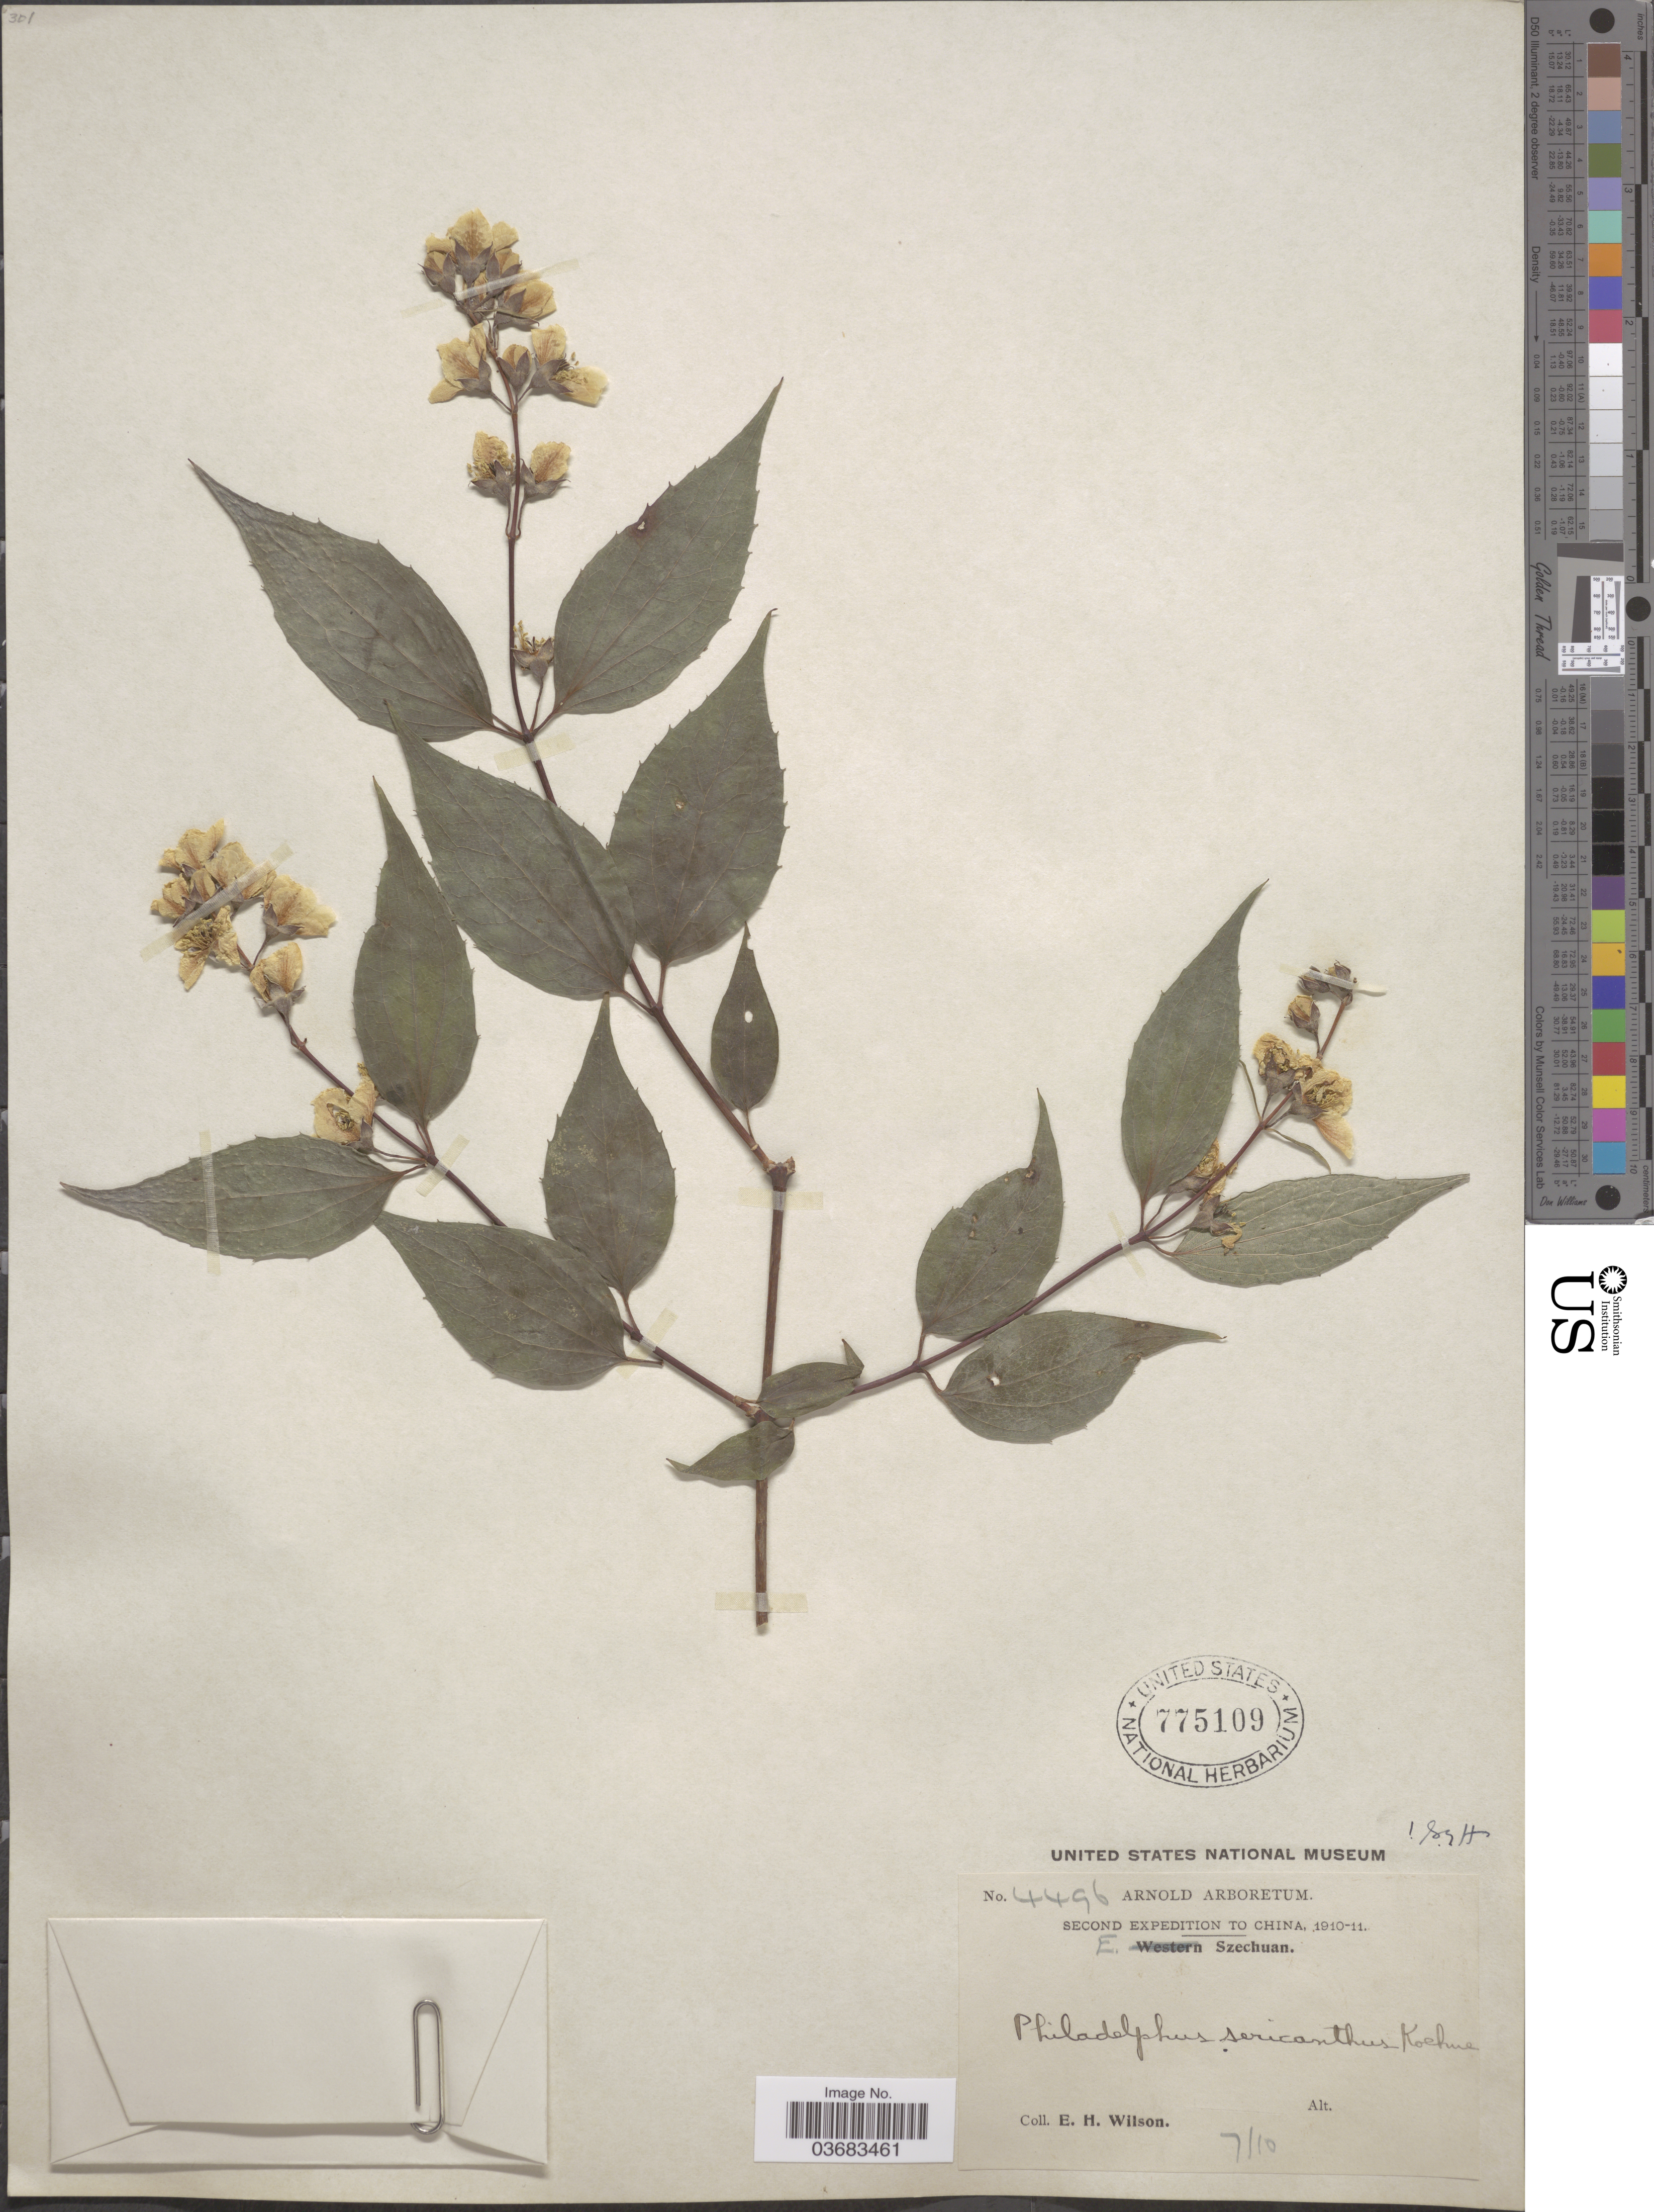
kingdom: Plantae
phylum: Tracheophyta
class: Magnoliopsida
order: Cornales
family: Hydrangeaceae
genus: Philadelphus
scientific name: Philadelphus sericanthus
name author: Koehne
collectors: E. Wilson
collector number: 4496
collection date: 1910-07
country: China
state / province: Sichuan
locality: Second Expedition to China, 1910-11. E. Szechuan.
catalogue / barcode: US 775109